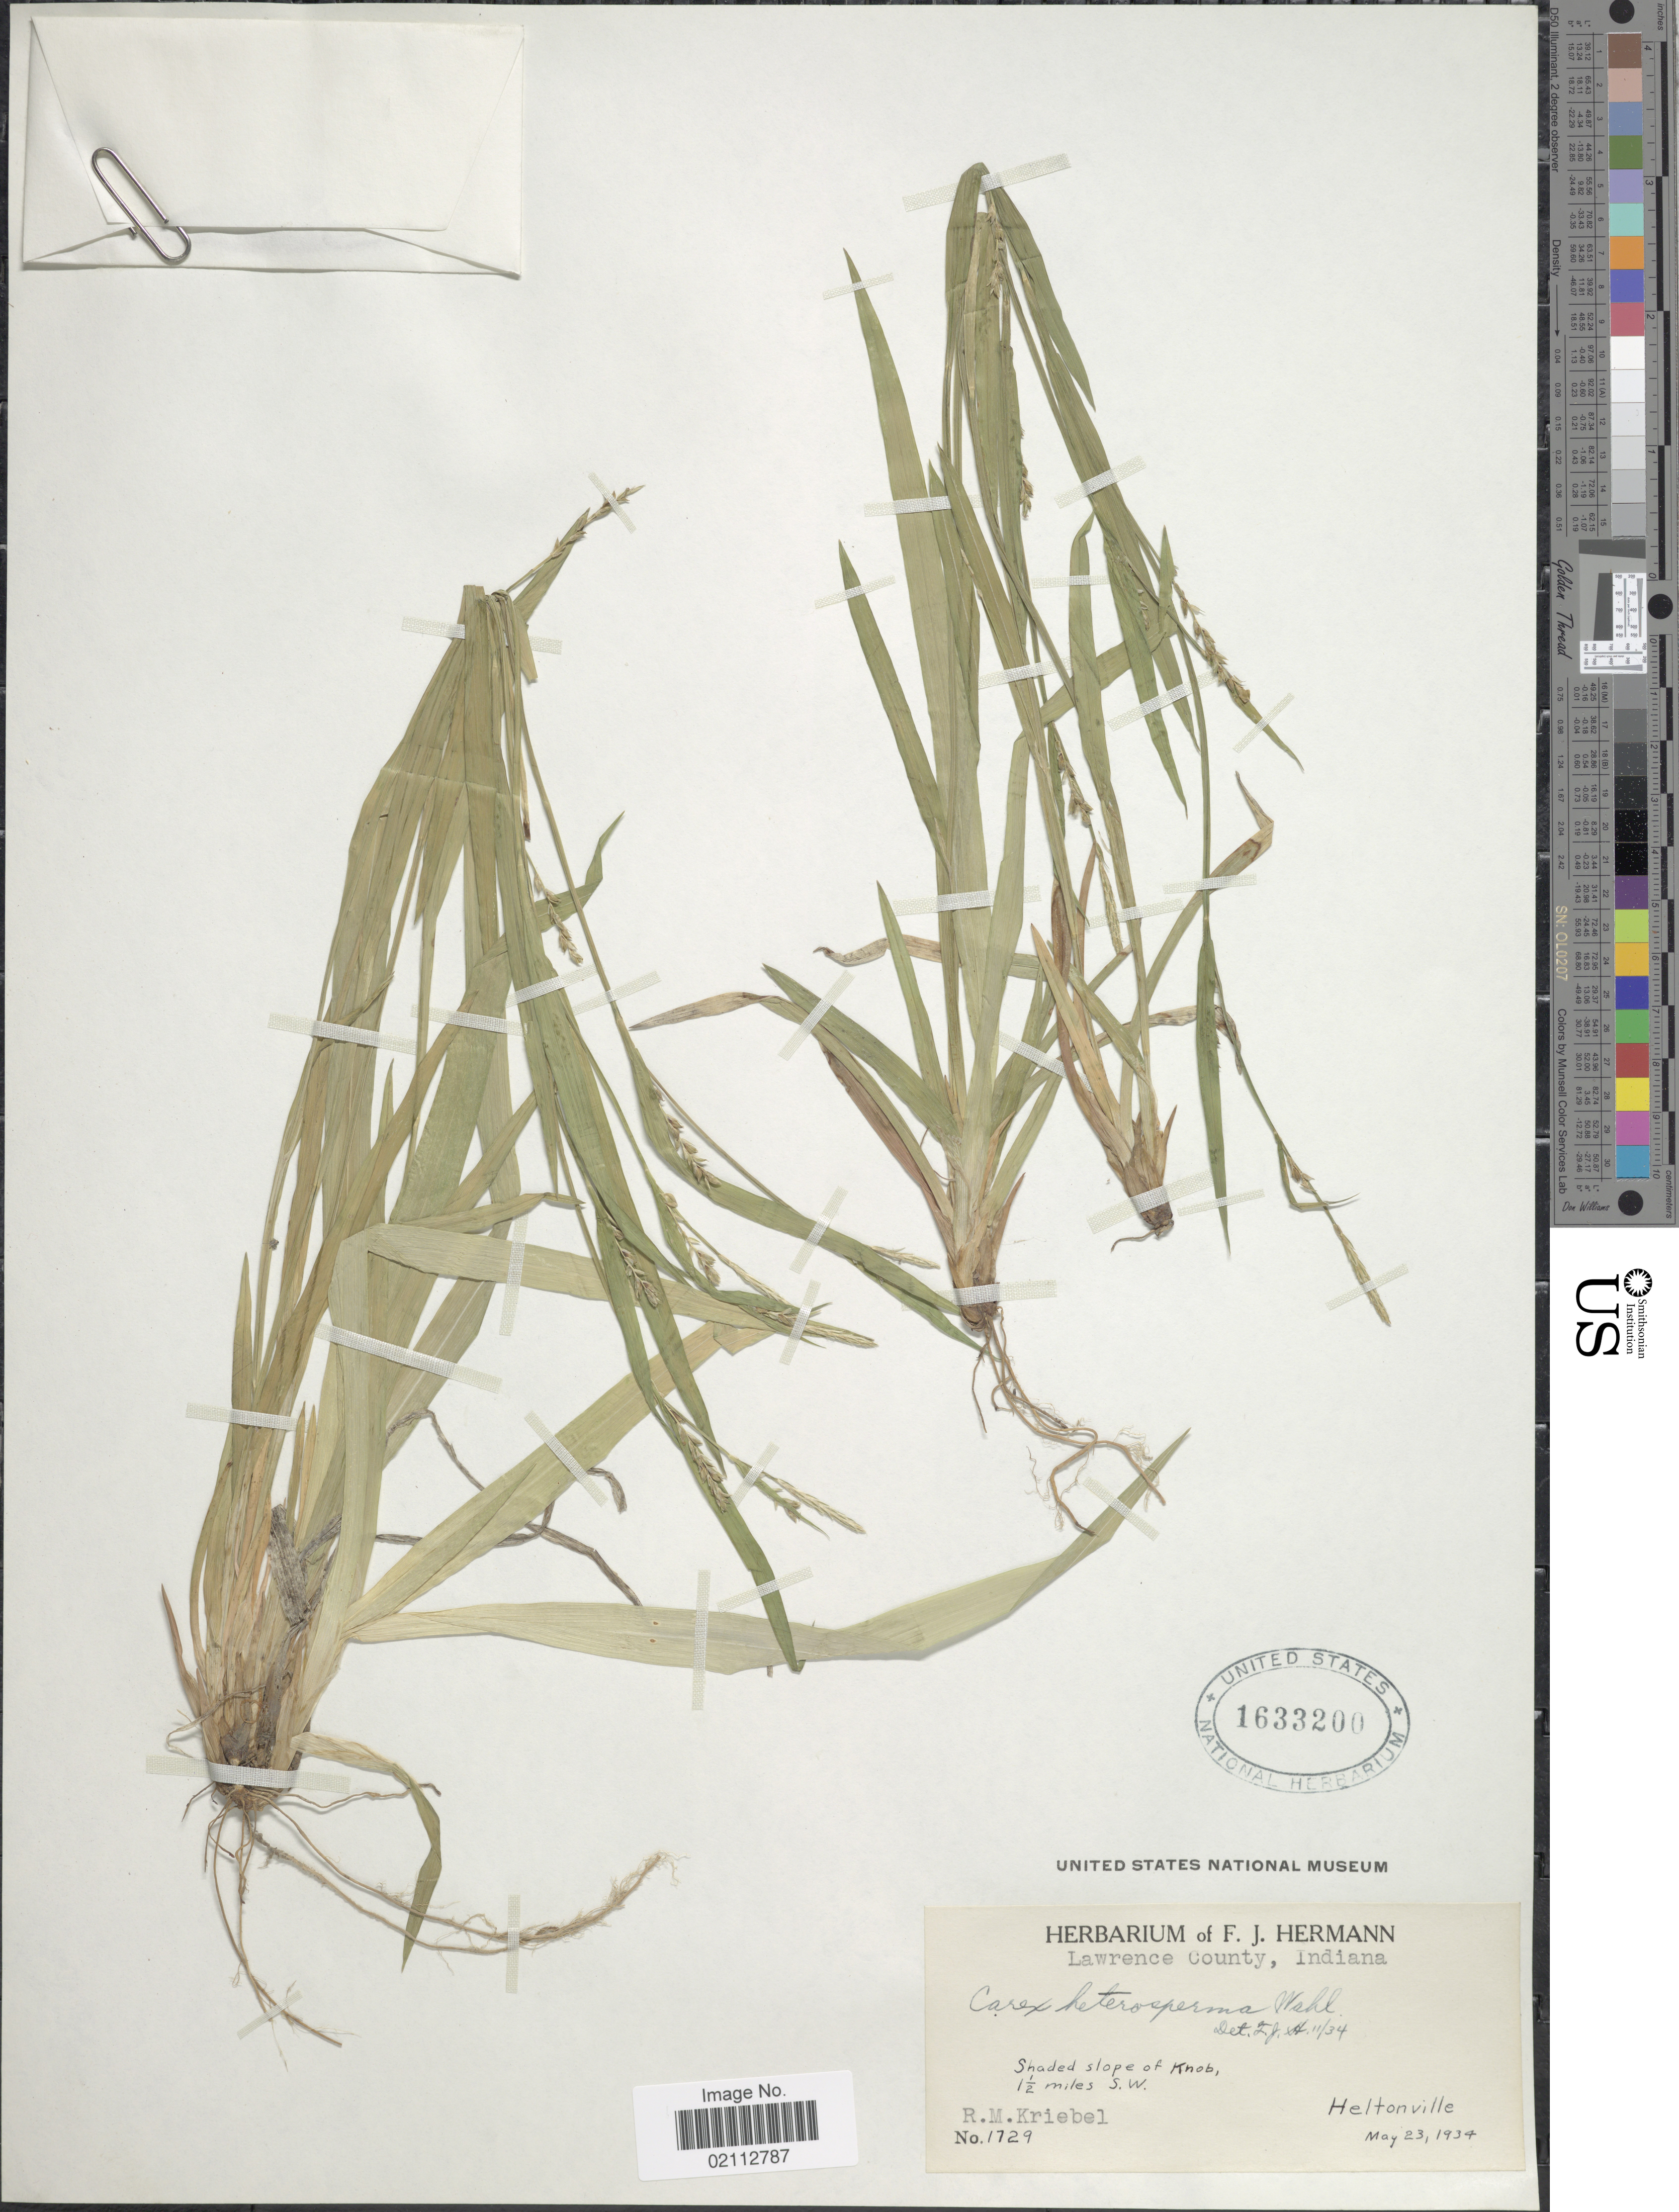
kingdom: Plantae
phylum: Tracheophyta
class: Liliopsida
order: Poales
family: Cyperaceae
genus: Carex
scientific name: Carex laxiflora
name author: Lam.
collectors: R. M. Kriebel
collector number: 1729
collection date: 1934-05-23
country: United States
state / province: Indiana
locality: Lawrence County. Shaded slope of Knob, 1½ miles S. W. Heltonville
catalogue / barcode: US 1633200